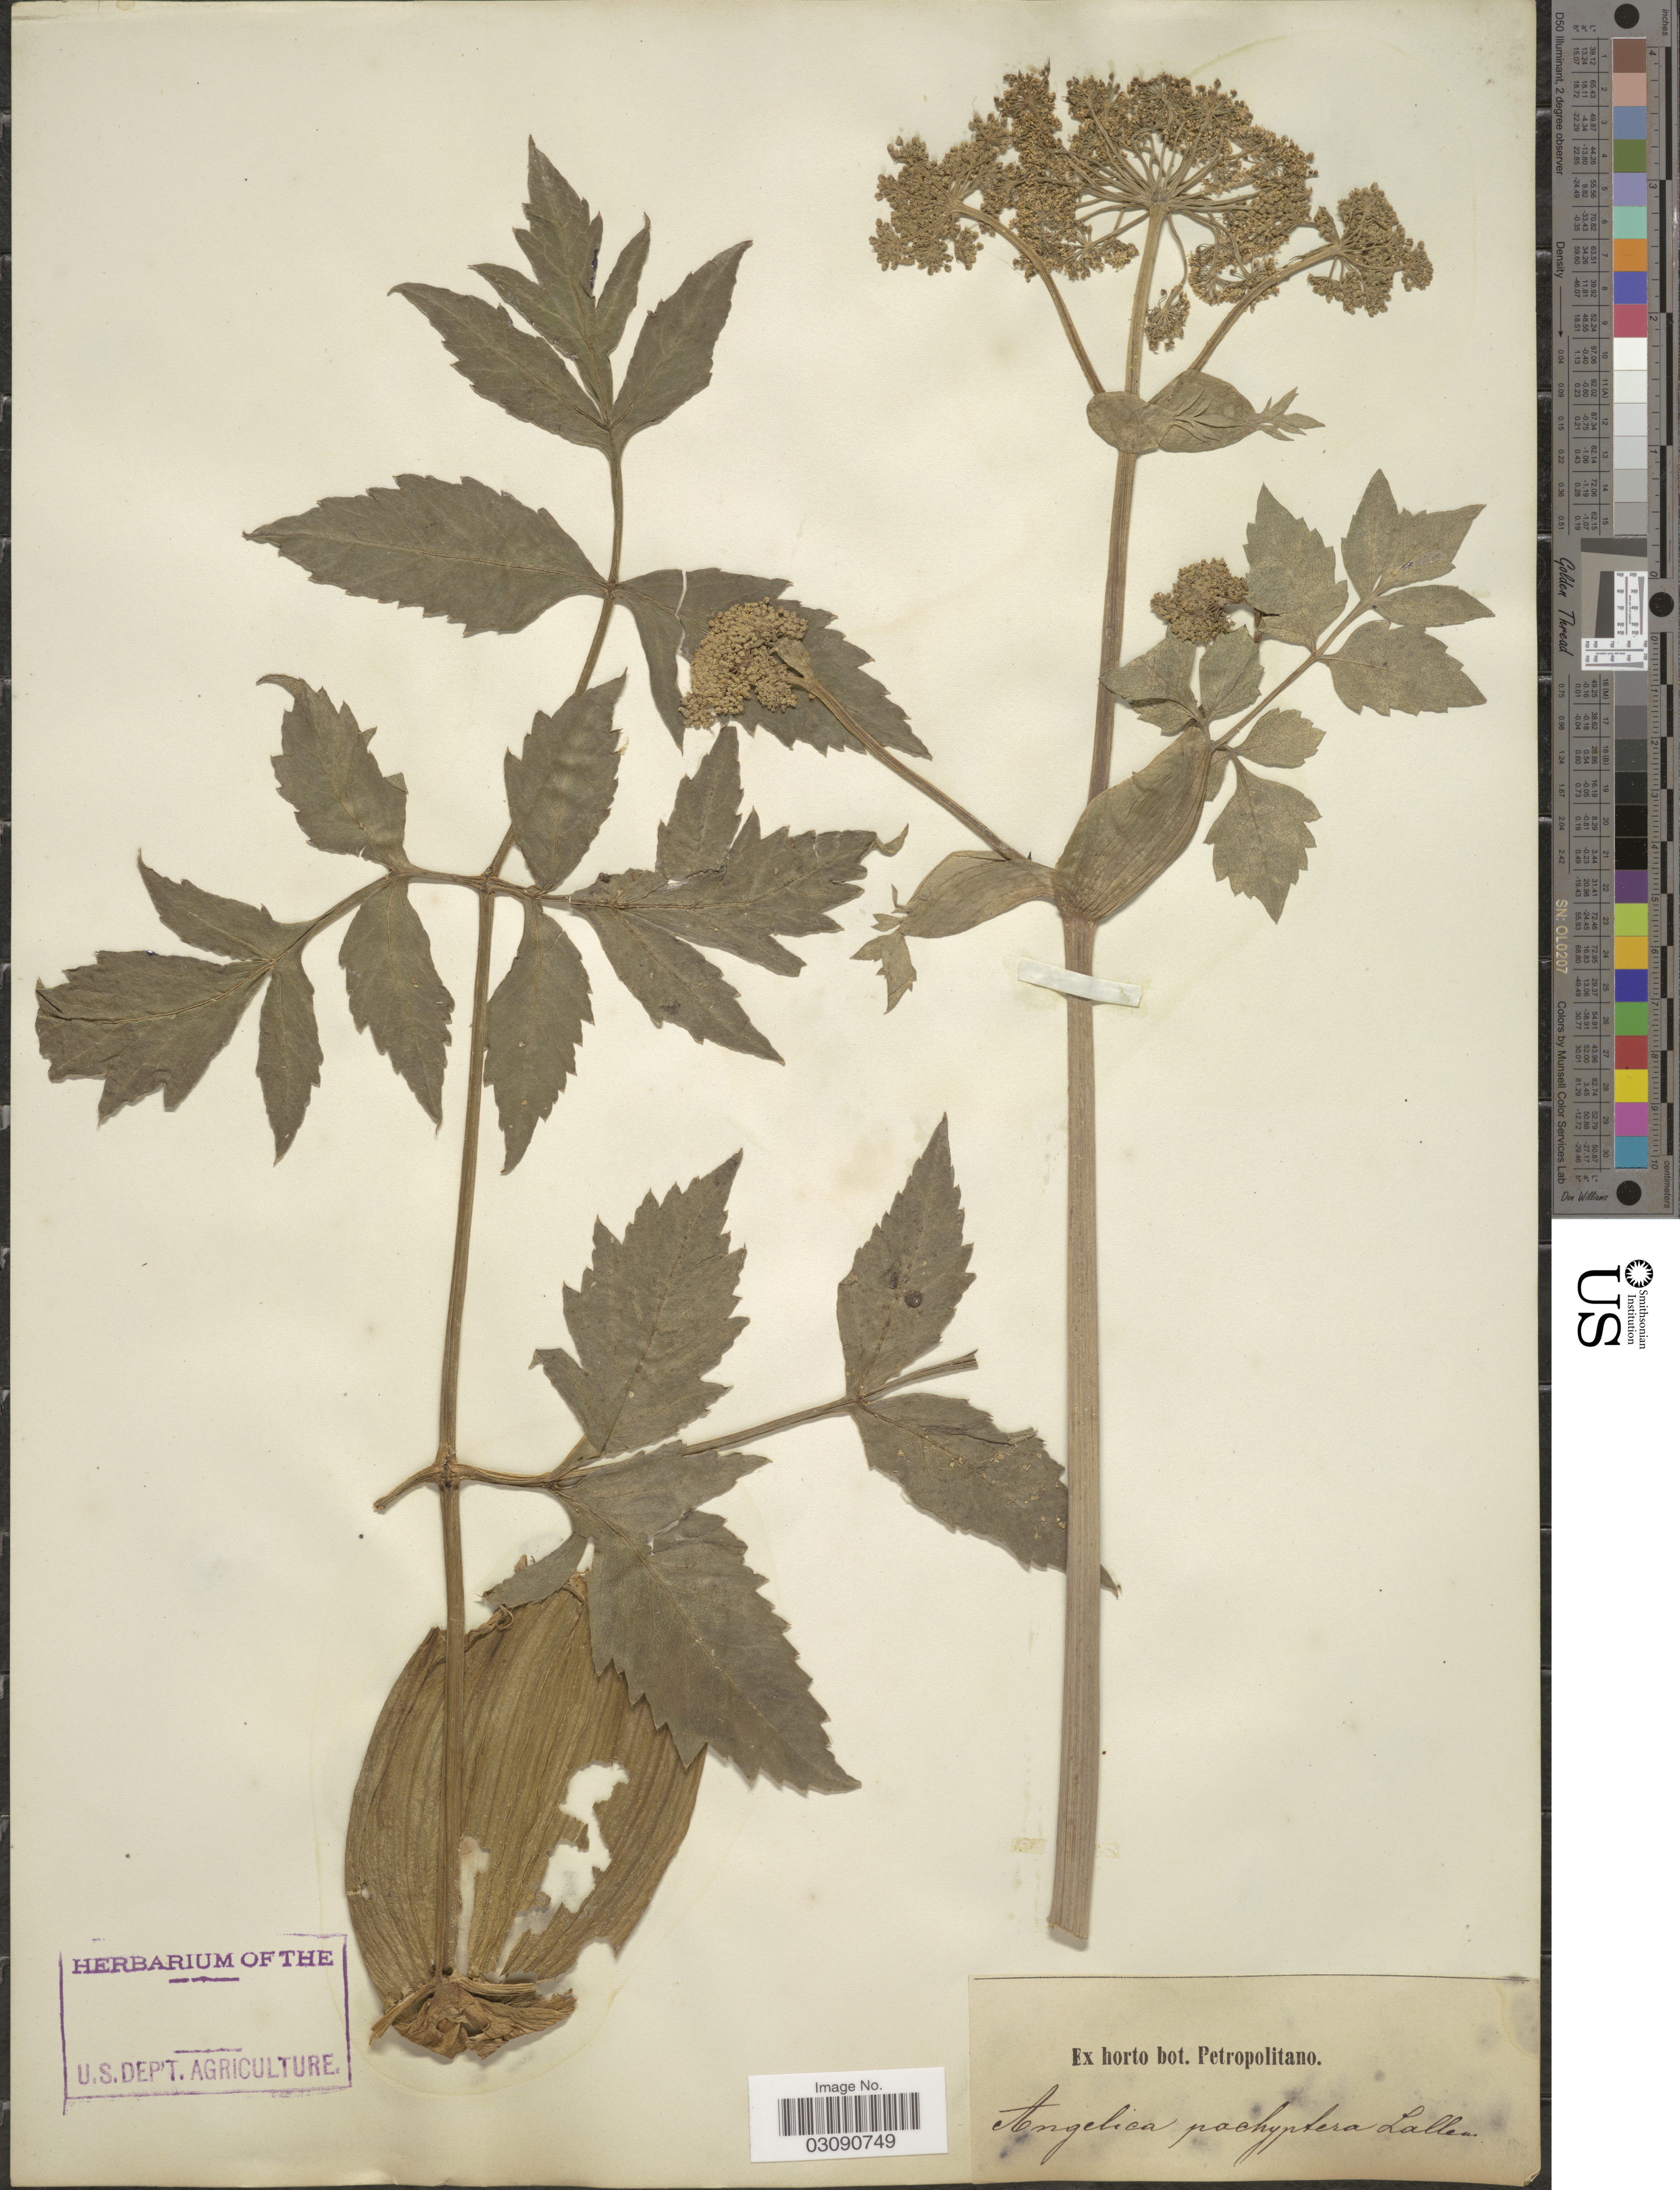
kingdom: Plantae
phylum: Tracheophyta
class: Magnoliopsida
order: Apiales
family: Apiaceae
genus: Angelica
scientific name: Angelica pachyptera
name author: Avé-Lall.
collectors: ex Horto Bot. Petropolitano